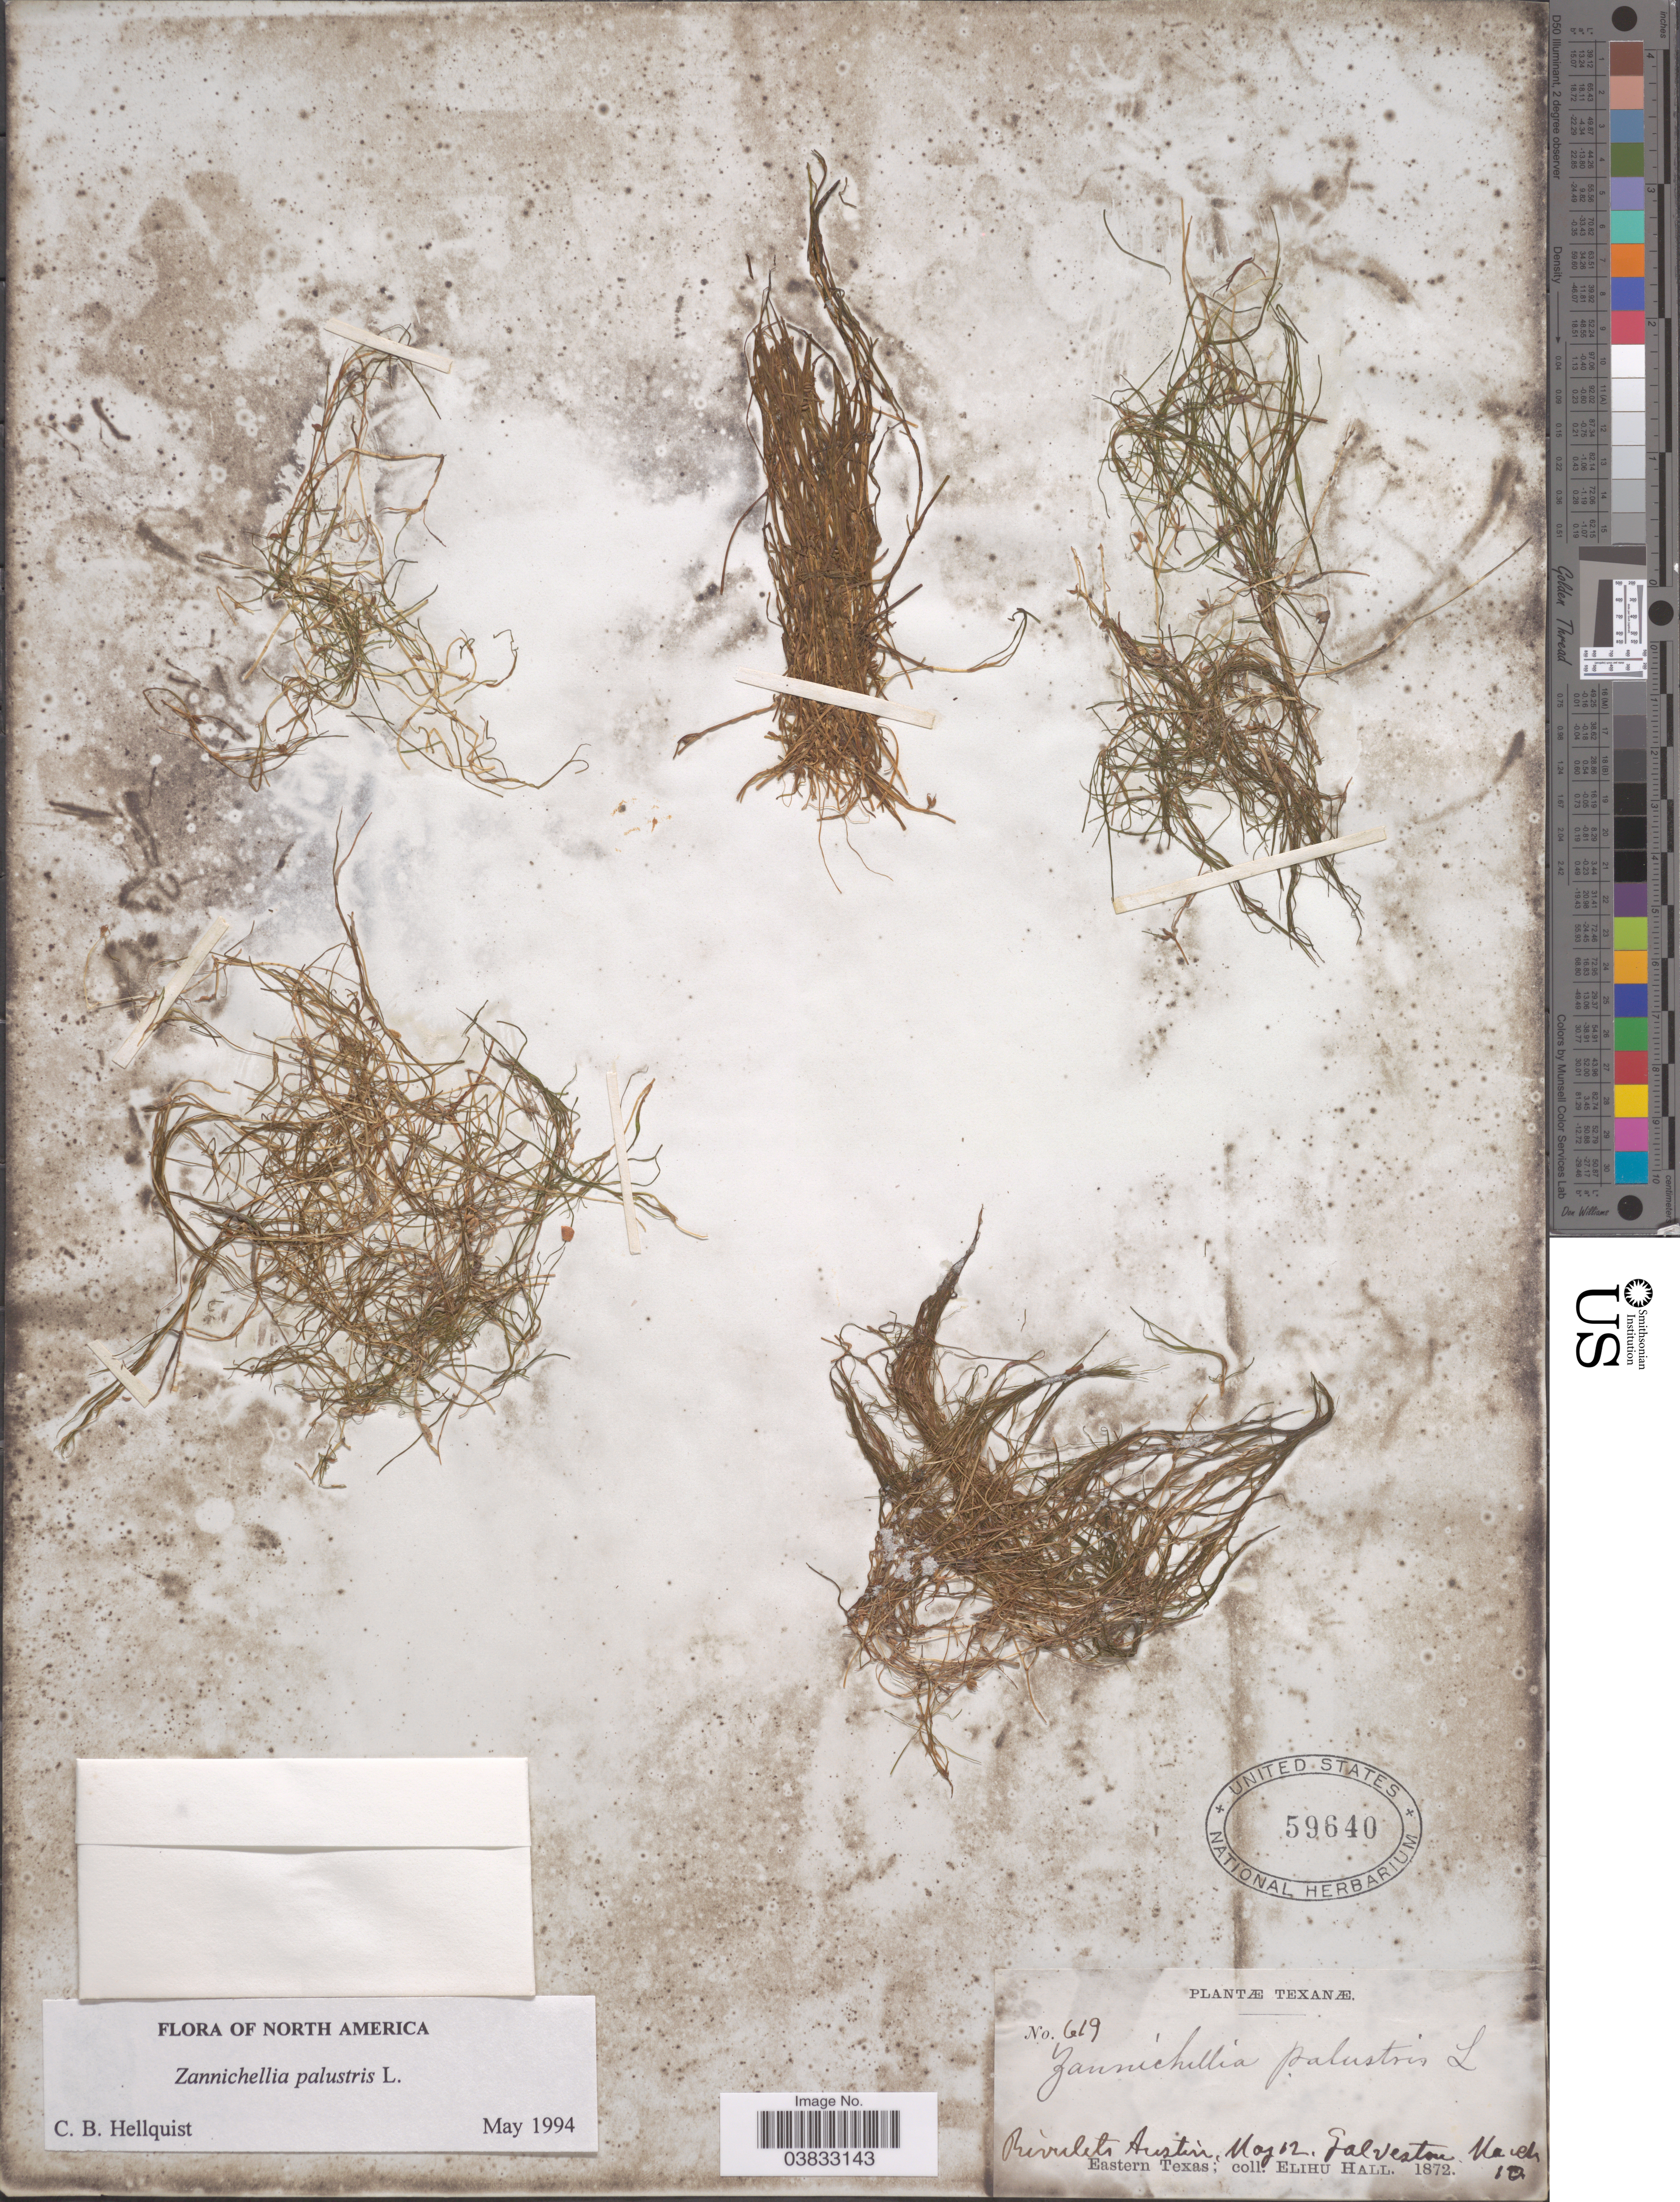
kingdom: Plantae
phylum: Tracheophyta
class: Liliopsida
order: Alismatales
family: Potamogetonaceae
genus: Zannichellia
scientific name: Zannichellia palustris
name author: L.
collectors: E. Hall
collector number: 619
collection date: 1872-03-10/1872-05-12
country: United States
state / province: Texas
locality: Riverlets Austin. Galveston. Eastern Texas.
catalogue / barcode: US 59640